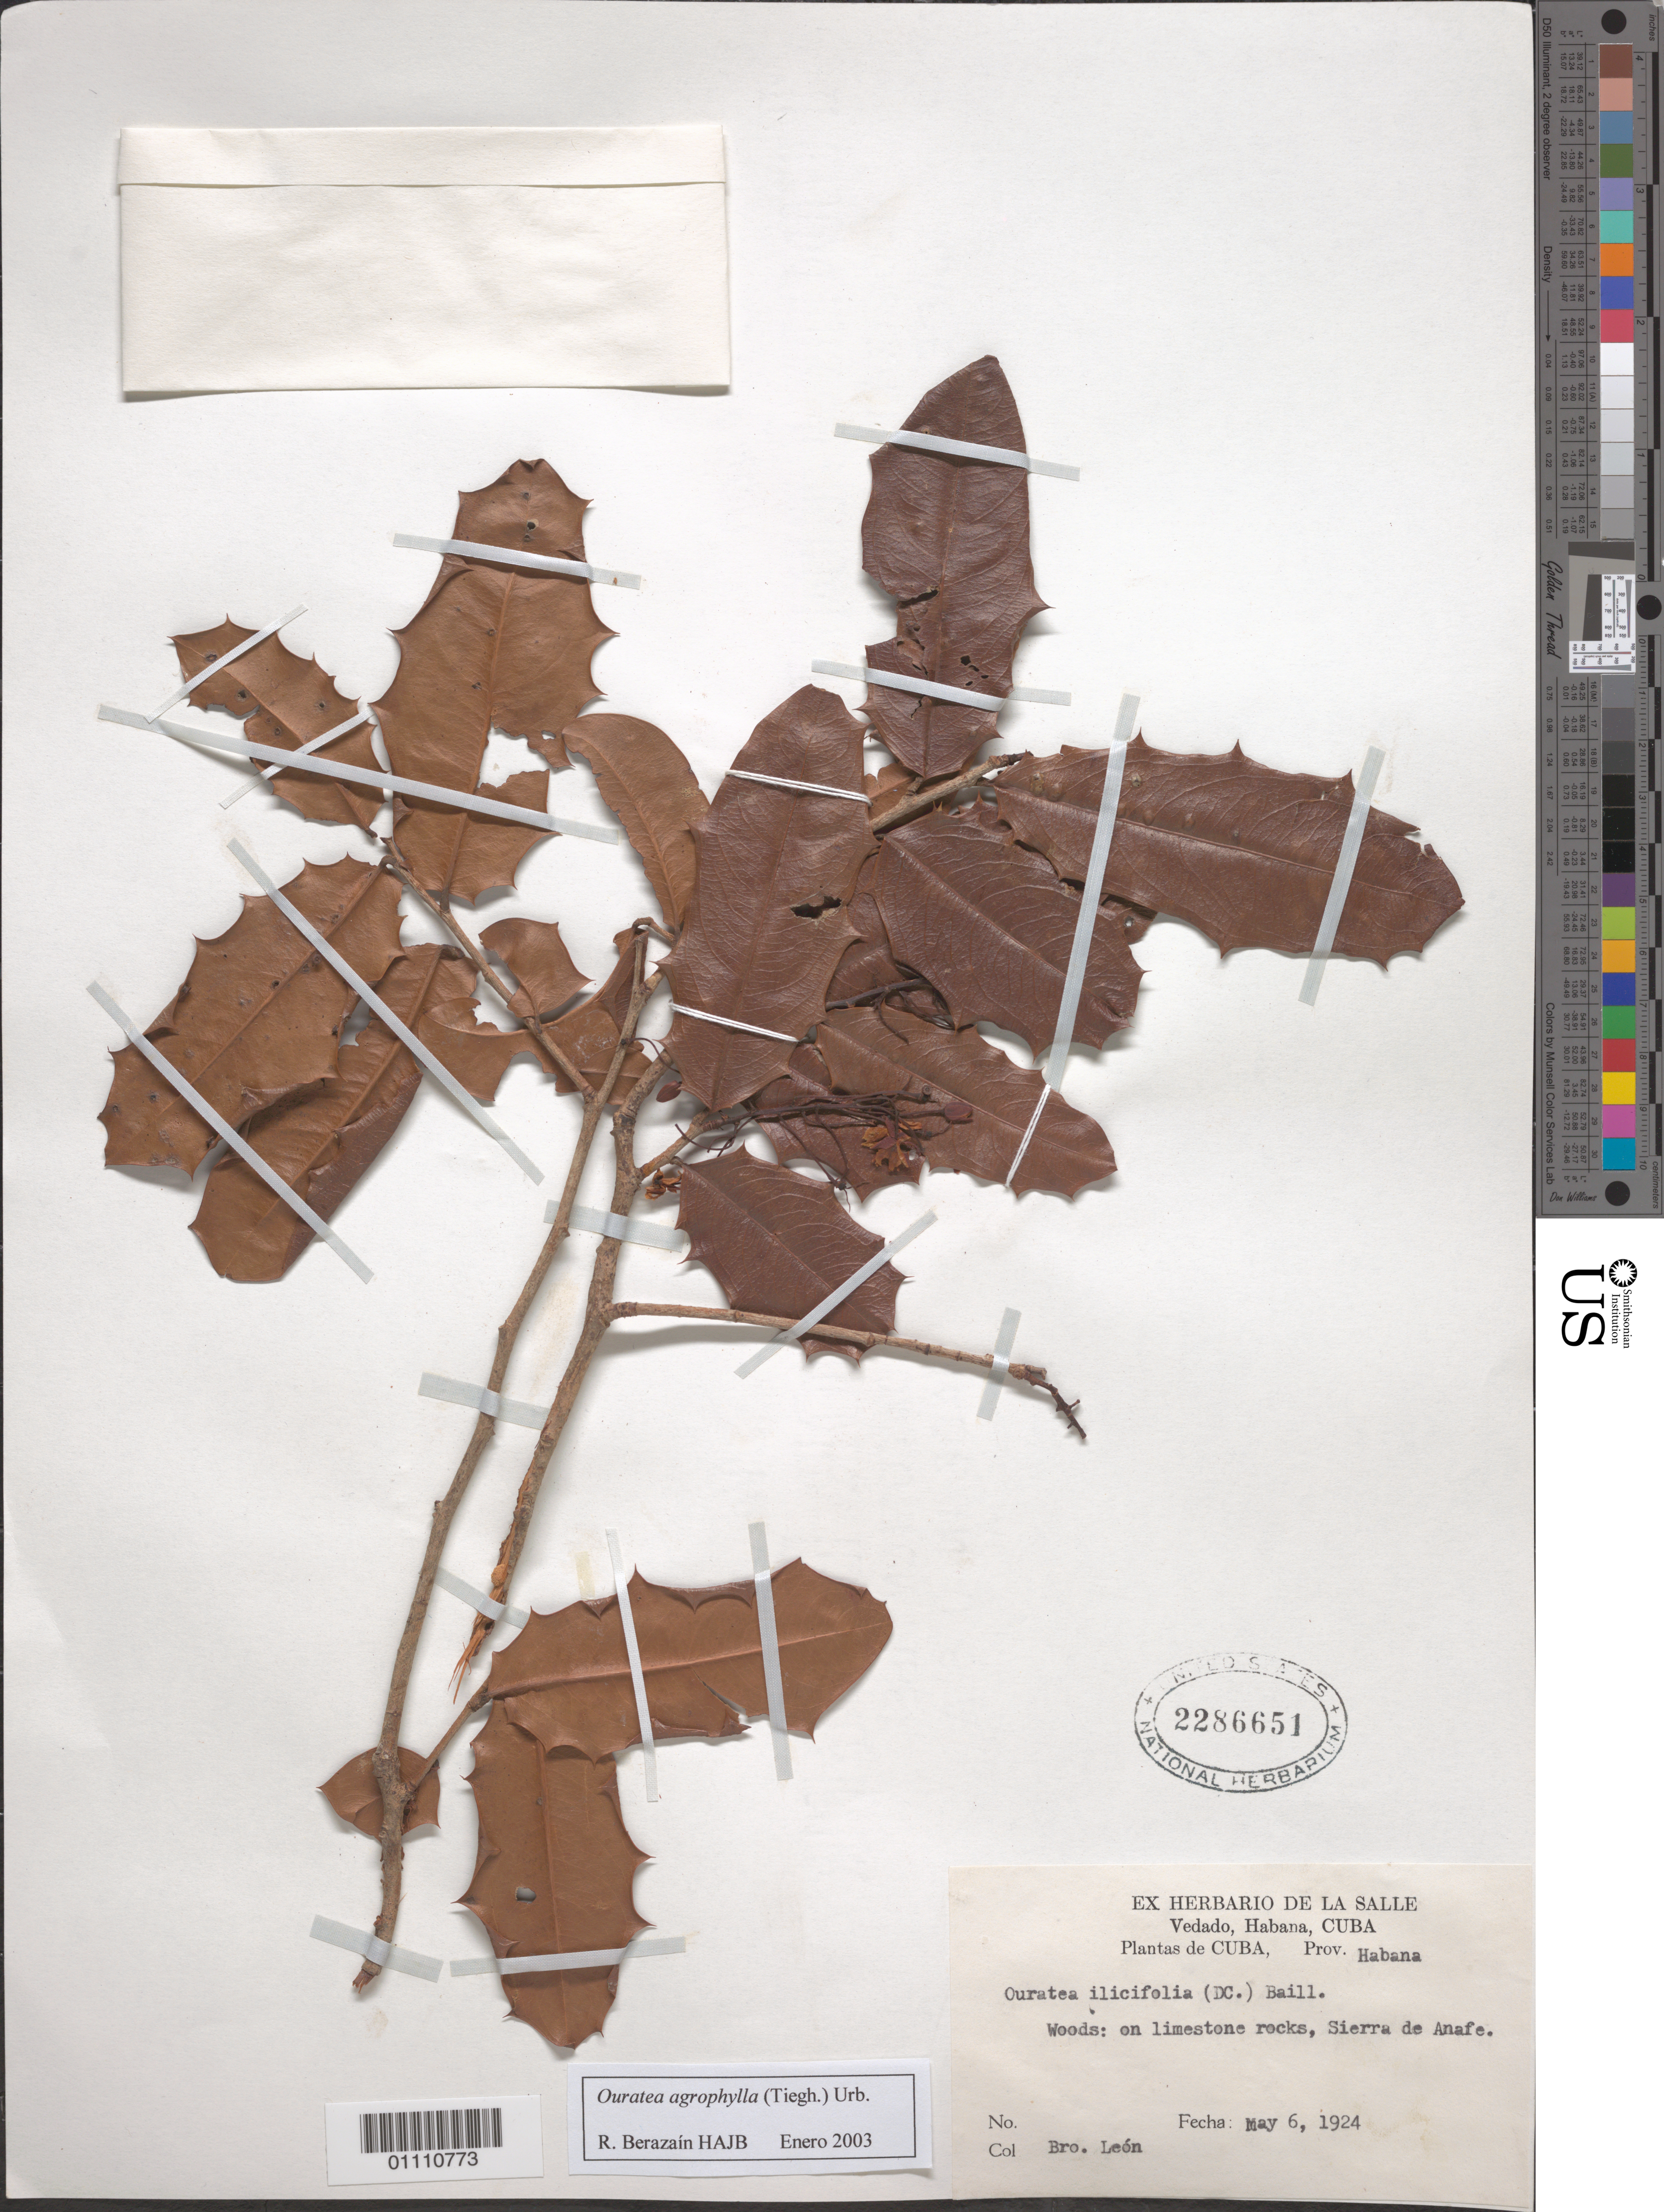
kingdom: Plantae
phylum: Tracheophyta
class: Magnoliopsida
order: Malpighiales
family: Ochnaceae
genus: Ouratea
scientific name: Ouratea agrophylla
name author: (Tiegh.) Urb.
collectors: Bro. León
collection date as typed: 06 May 1924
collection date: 1924-05-06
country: Cuba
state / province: La Habana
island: Cuba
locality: Woods: on limestone rocks, Sierra de Anafe, Prov Habana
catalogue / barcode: US 2286651